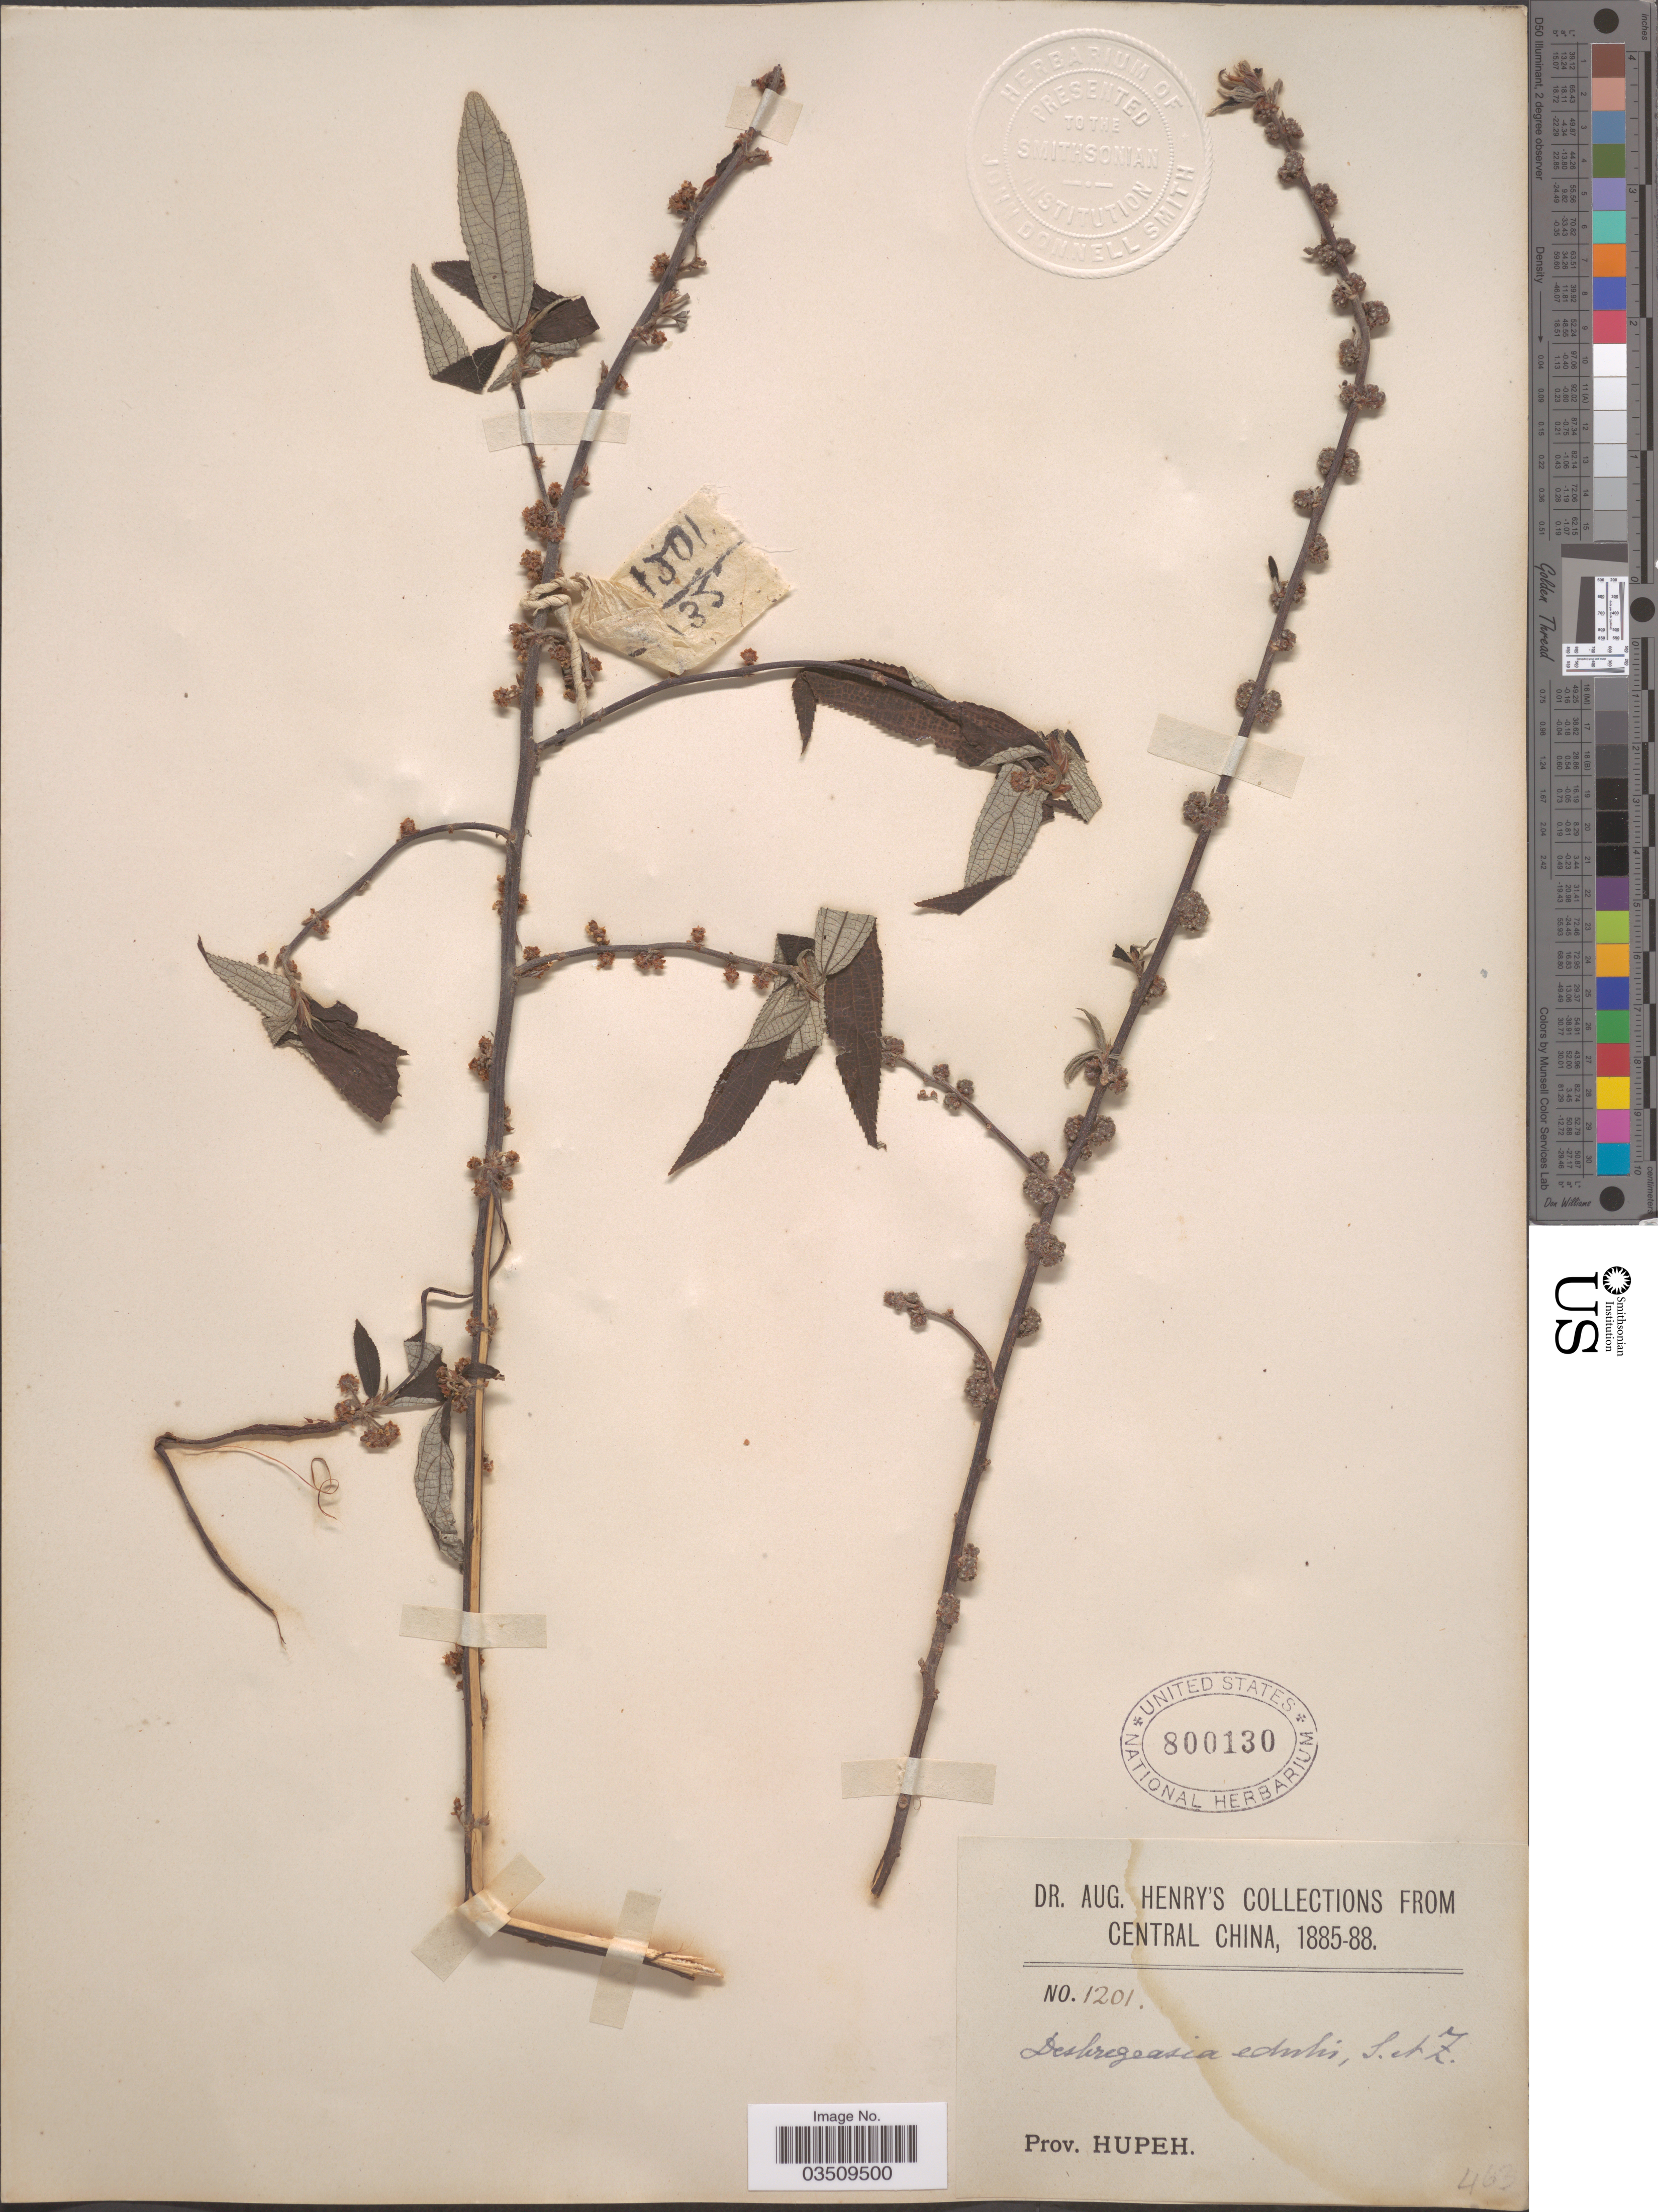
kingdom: Plantae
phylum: Tracheophyta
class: Magnoliopsida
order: Rosales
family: Urticaceae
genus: Debregeasia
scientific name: Debregeasia sp.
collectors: A. Henry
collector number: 1201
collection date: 1885/1888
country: China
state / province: Hubei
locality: Central China, Prov. Hupeh.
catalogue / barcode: US 800130